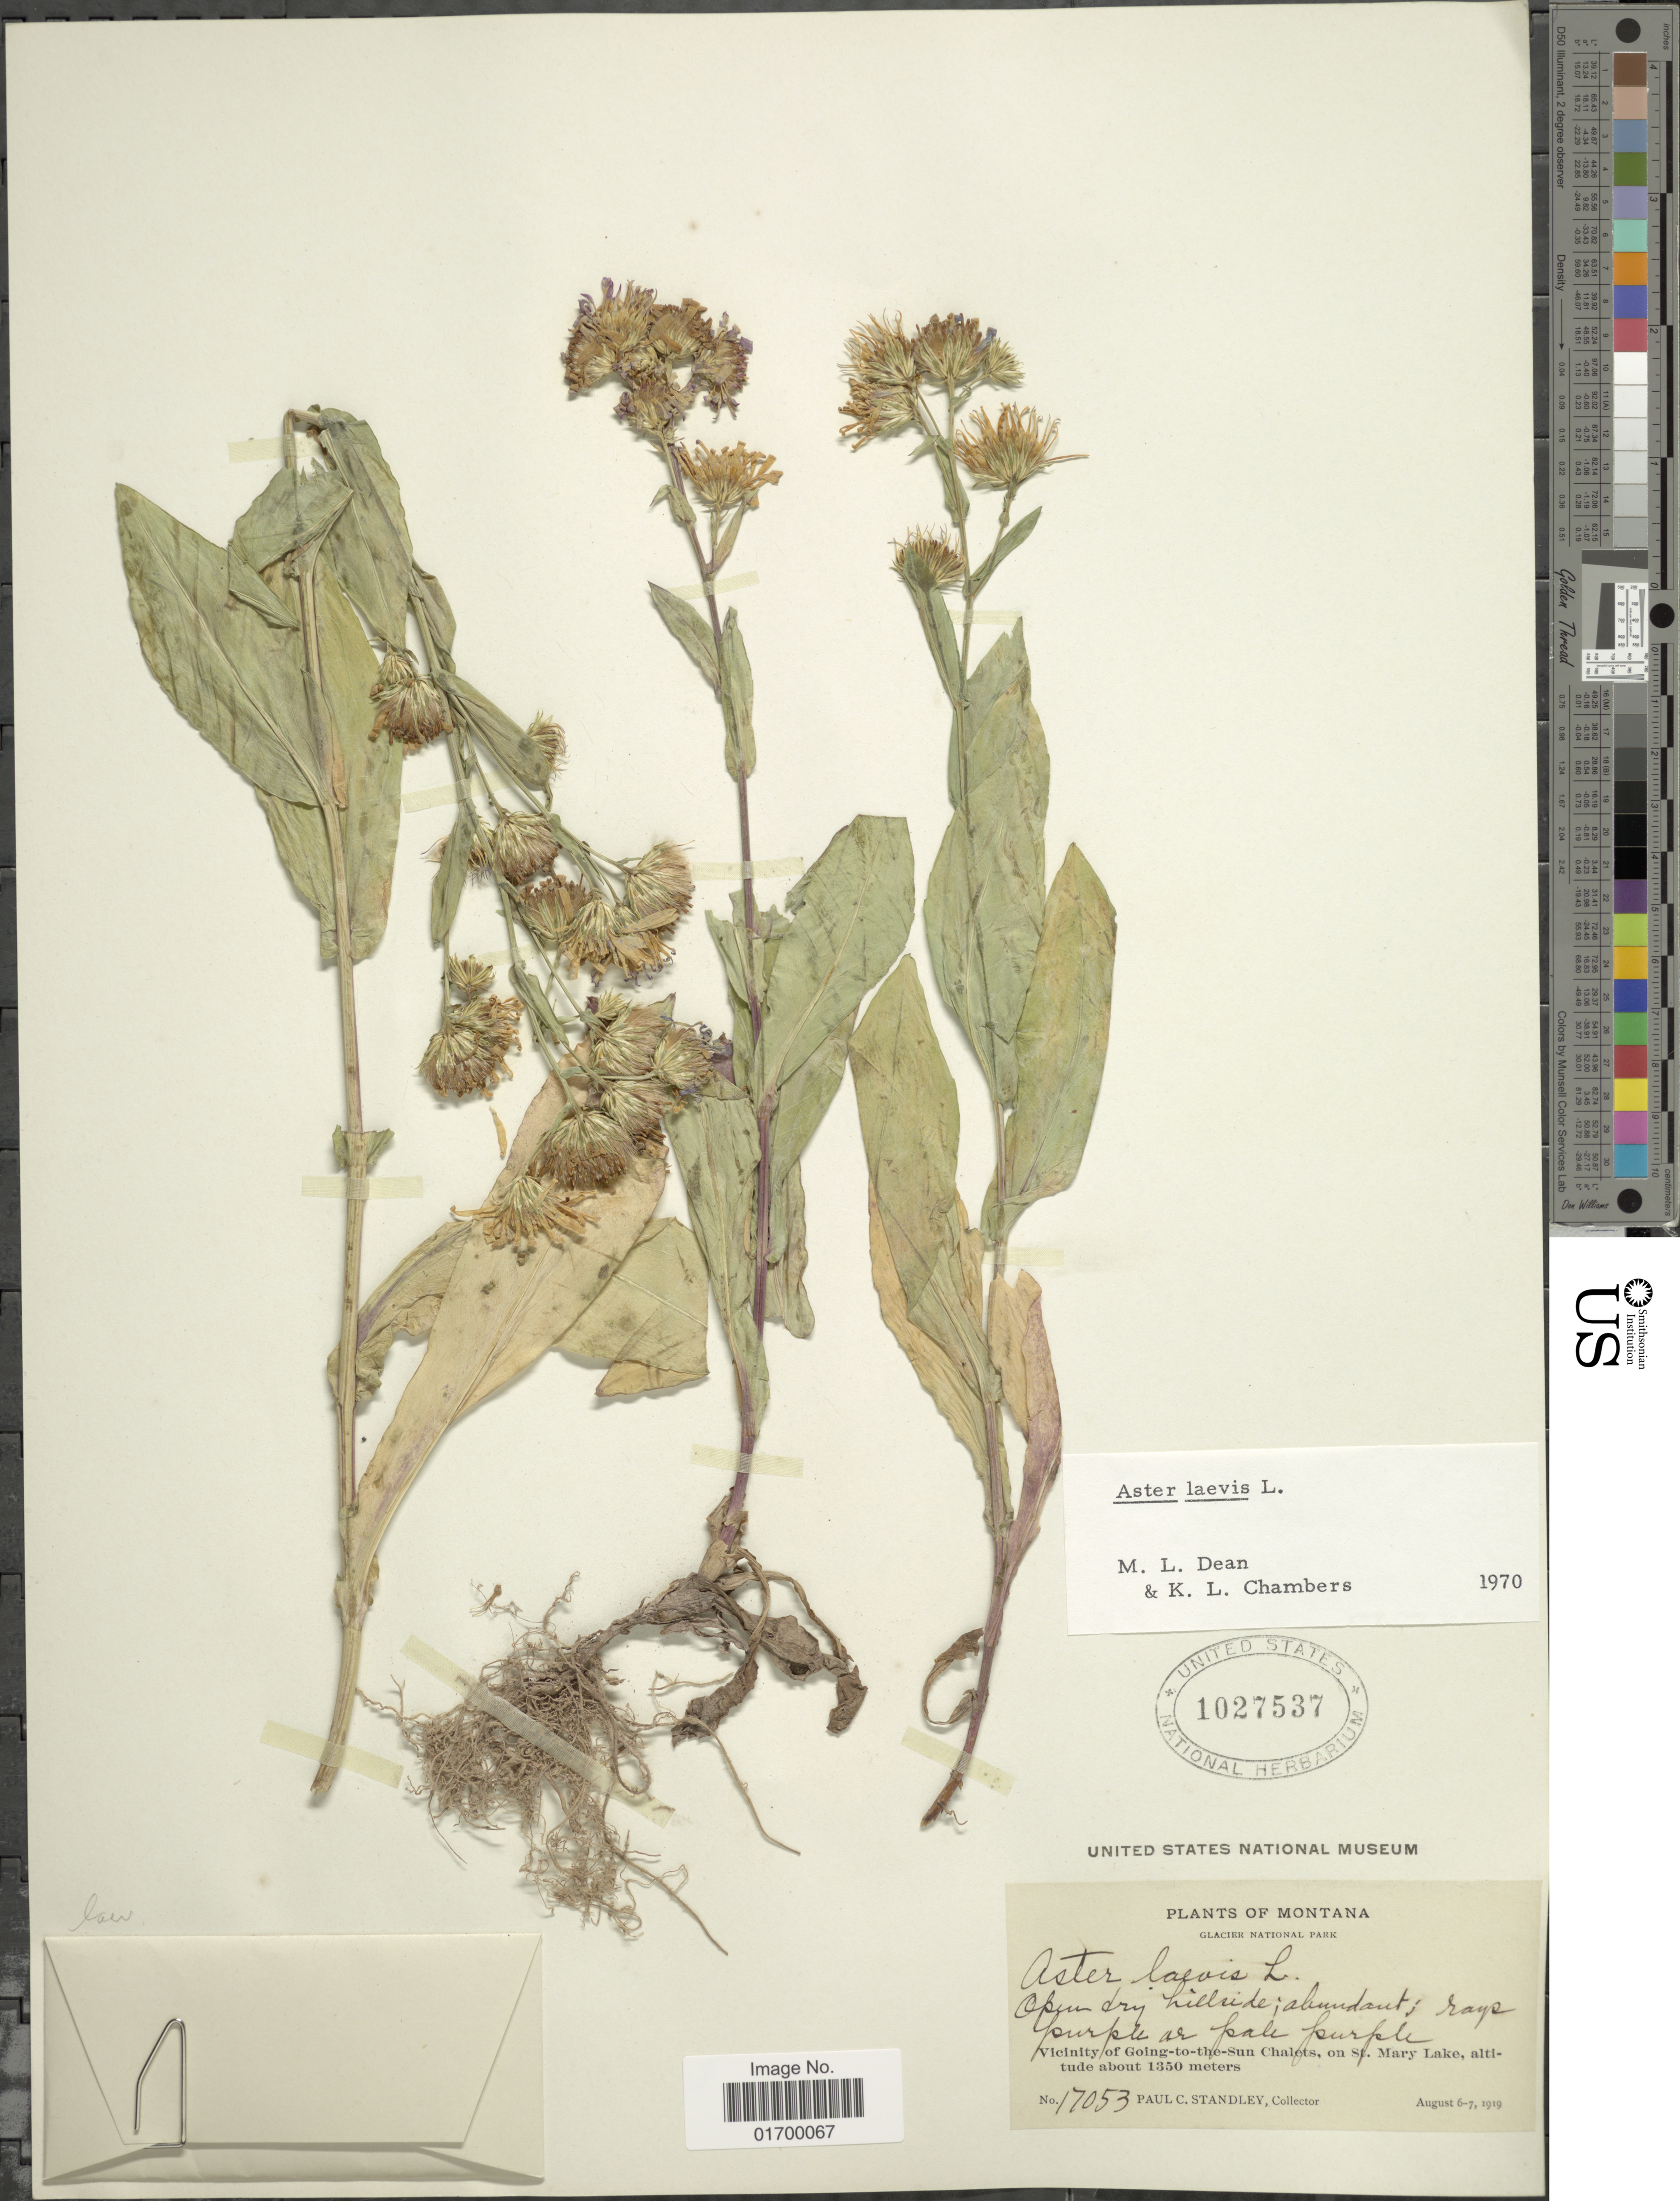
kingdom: Plantae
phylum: Tracheophyta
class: Magnoliopsida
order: Asterales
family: Asteraceae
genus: Symphyotrichum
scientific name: Symphyotrichum laeve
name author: (L.) Á. Löve & D. Löve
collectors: P. C. Standley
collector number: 17053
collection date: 1919-08-06/1919-08-07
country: United States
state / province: Montana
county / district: Glacier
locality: Glacier National Park, Vicinity of Going-to-the-Sun Chalets, on St. Mary Lake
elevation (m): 1350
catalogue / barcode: US 1027537